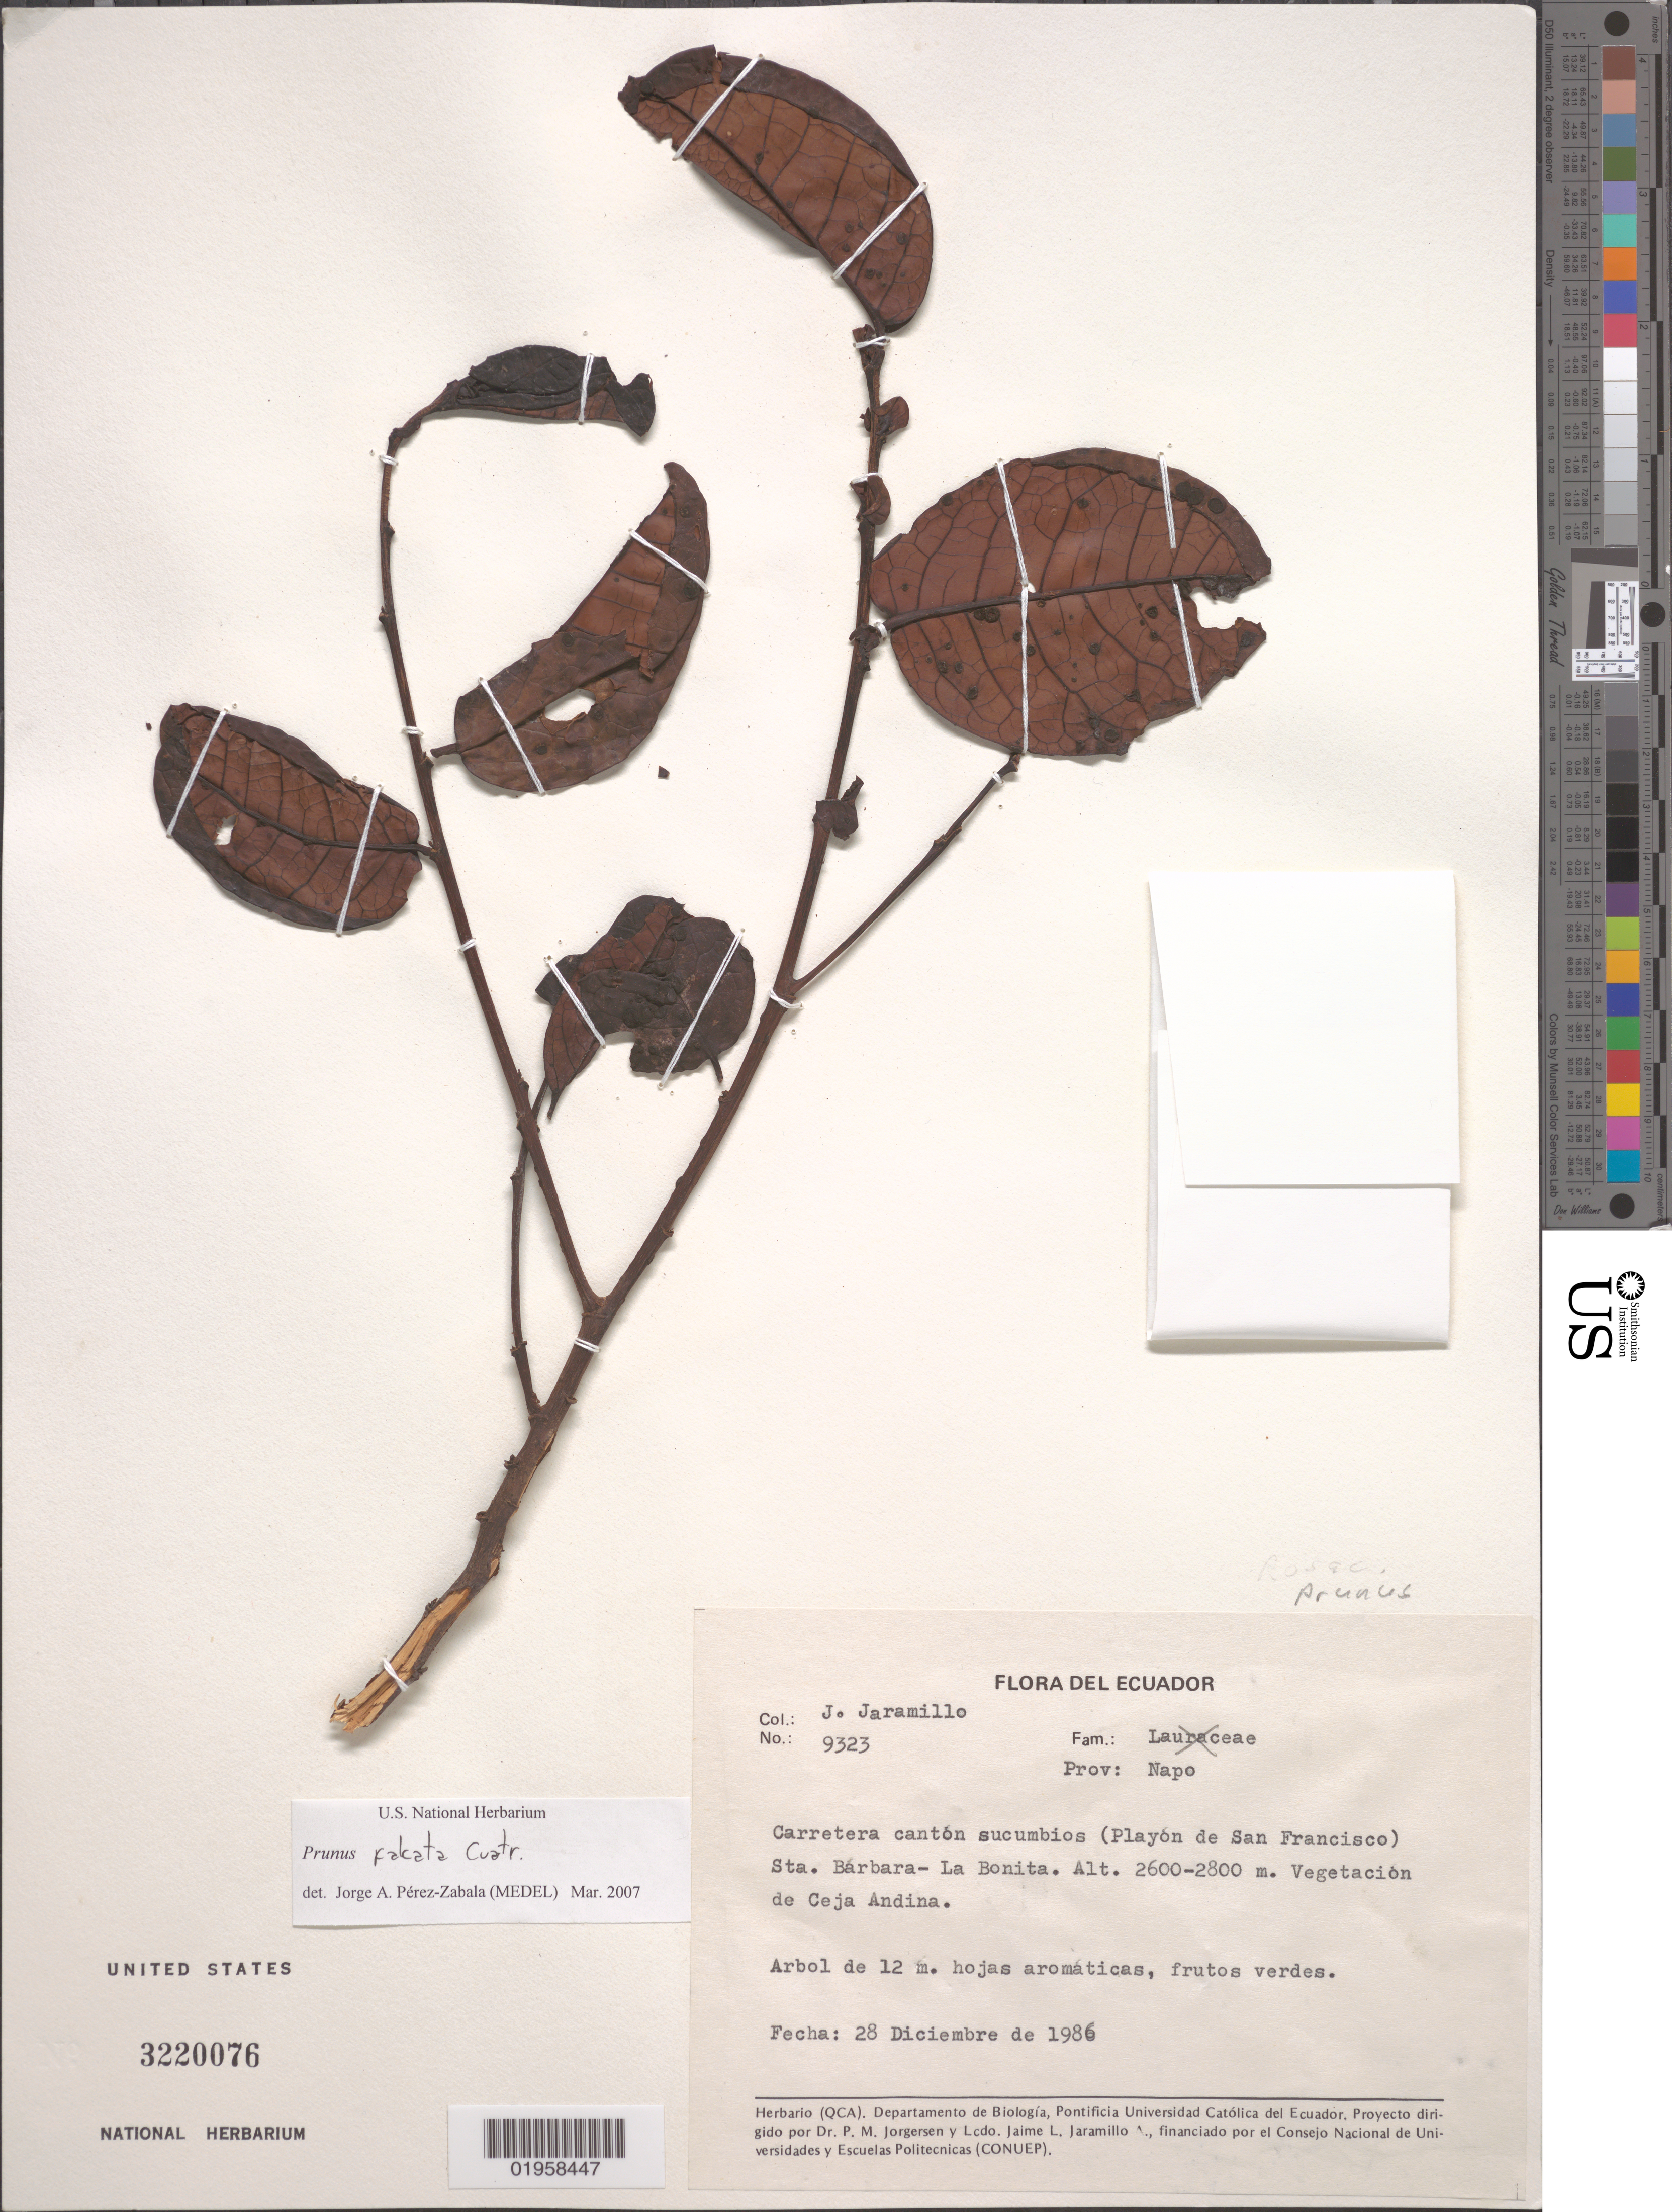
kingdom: Plantae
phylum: Tracheophyta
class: Magnoliopsida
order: Rosales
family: Rosaceae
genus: Prunus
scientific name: Prunus falcata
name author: Cuatrec.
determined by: Pérez, J. A.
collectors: J. L. Jaramillo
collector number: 9323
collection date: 1986-12-28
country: Ecuador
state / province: Napo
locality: Carretera cantón sucumbios (Playa de San Francisco). Sta. Barbara - La Bonita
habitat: Vegetación de Ceja Andina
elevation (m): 2600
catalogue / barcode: US 3220076